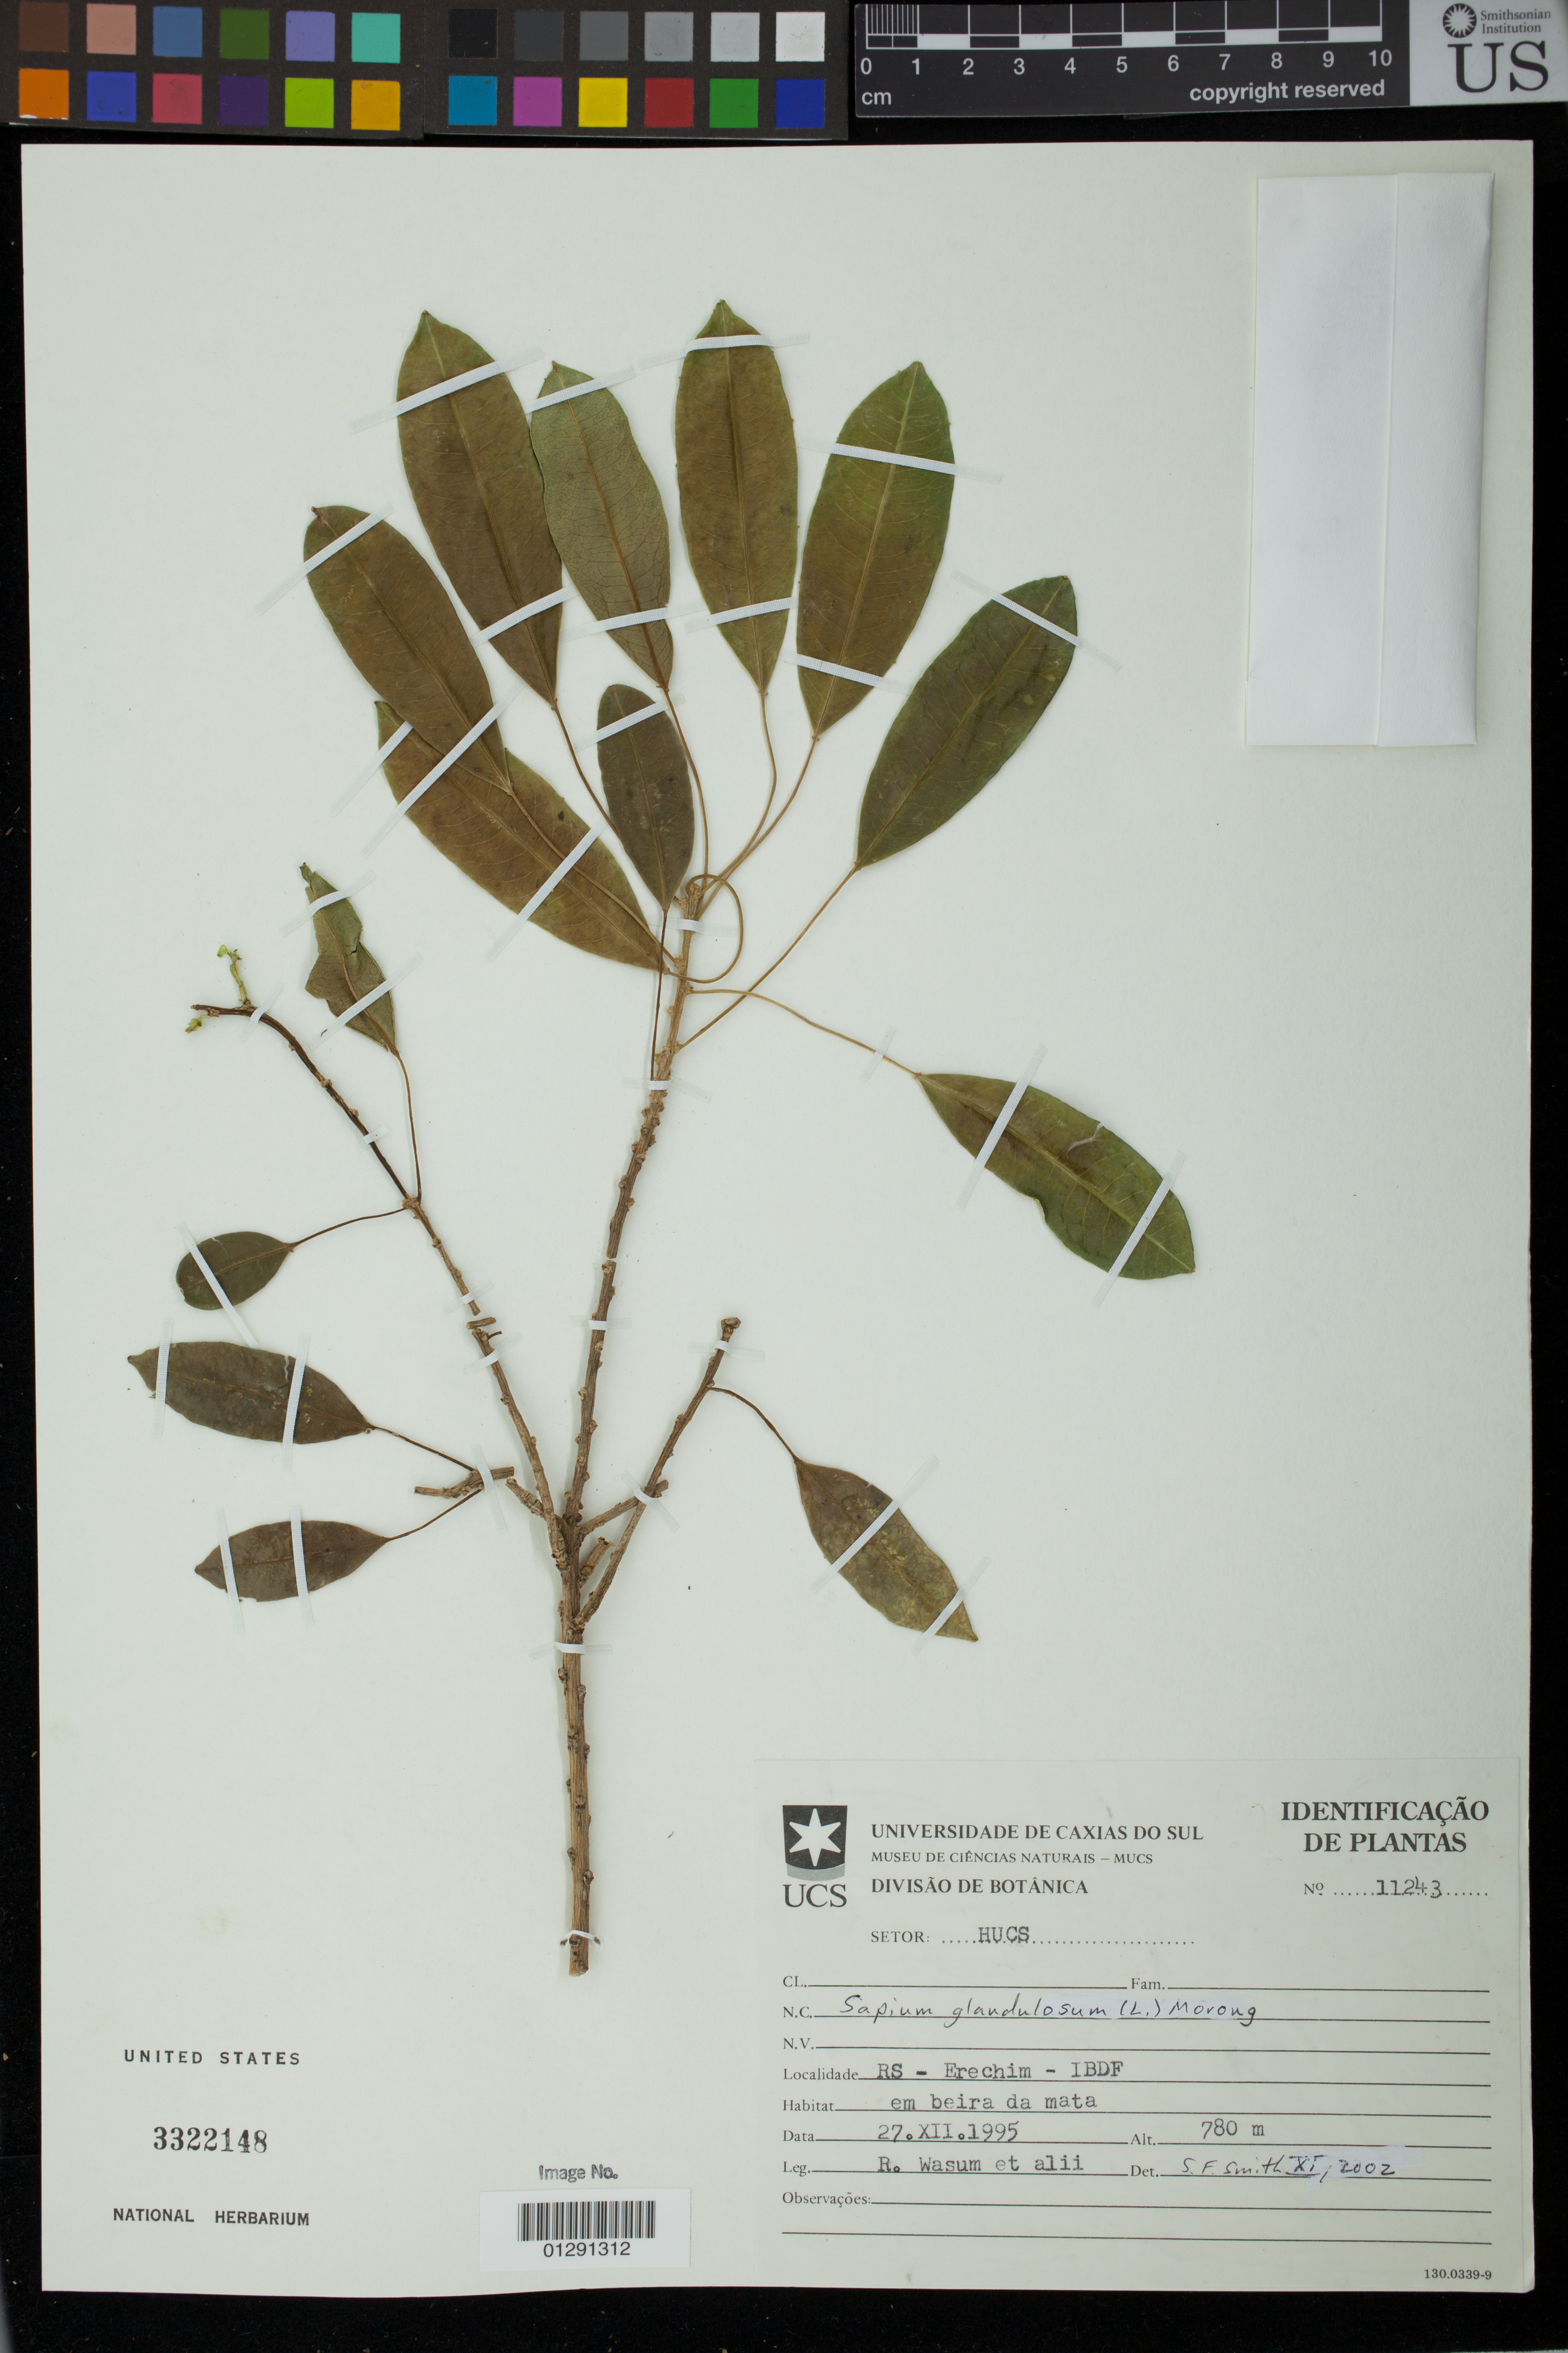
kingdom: Plantae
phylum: Tracheophyta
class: Magnoliopsida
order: Malpighiales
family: Euphorbiaceae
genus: Sapium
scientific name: Sapium glandulatum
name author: (Vell.) Pax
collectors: R. Wasum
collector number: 11243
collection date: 1995-12-27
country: Brazil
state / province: Rio Grande do Sul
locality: RS - Erechim - IBDF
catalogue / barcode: US 3322148